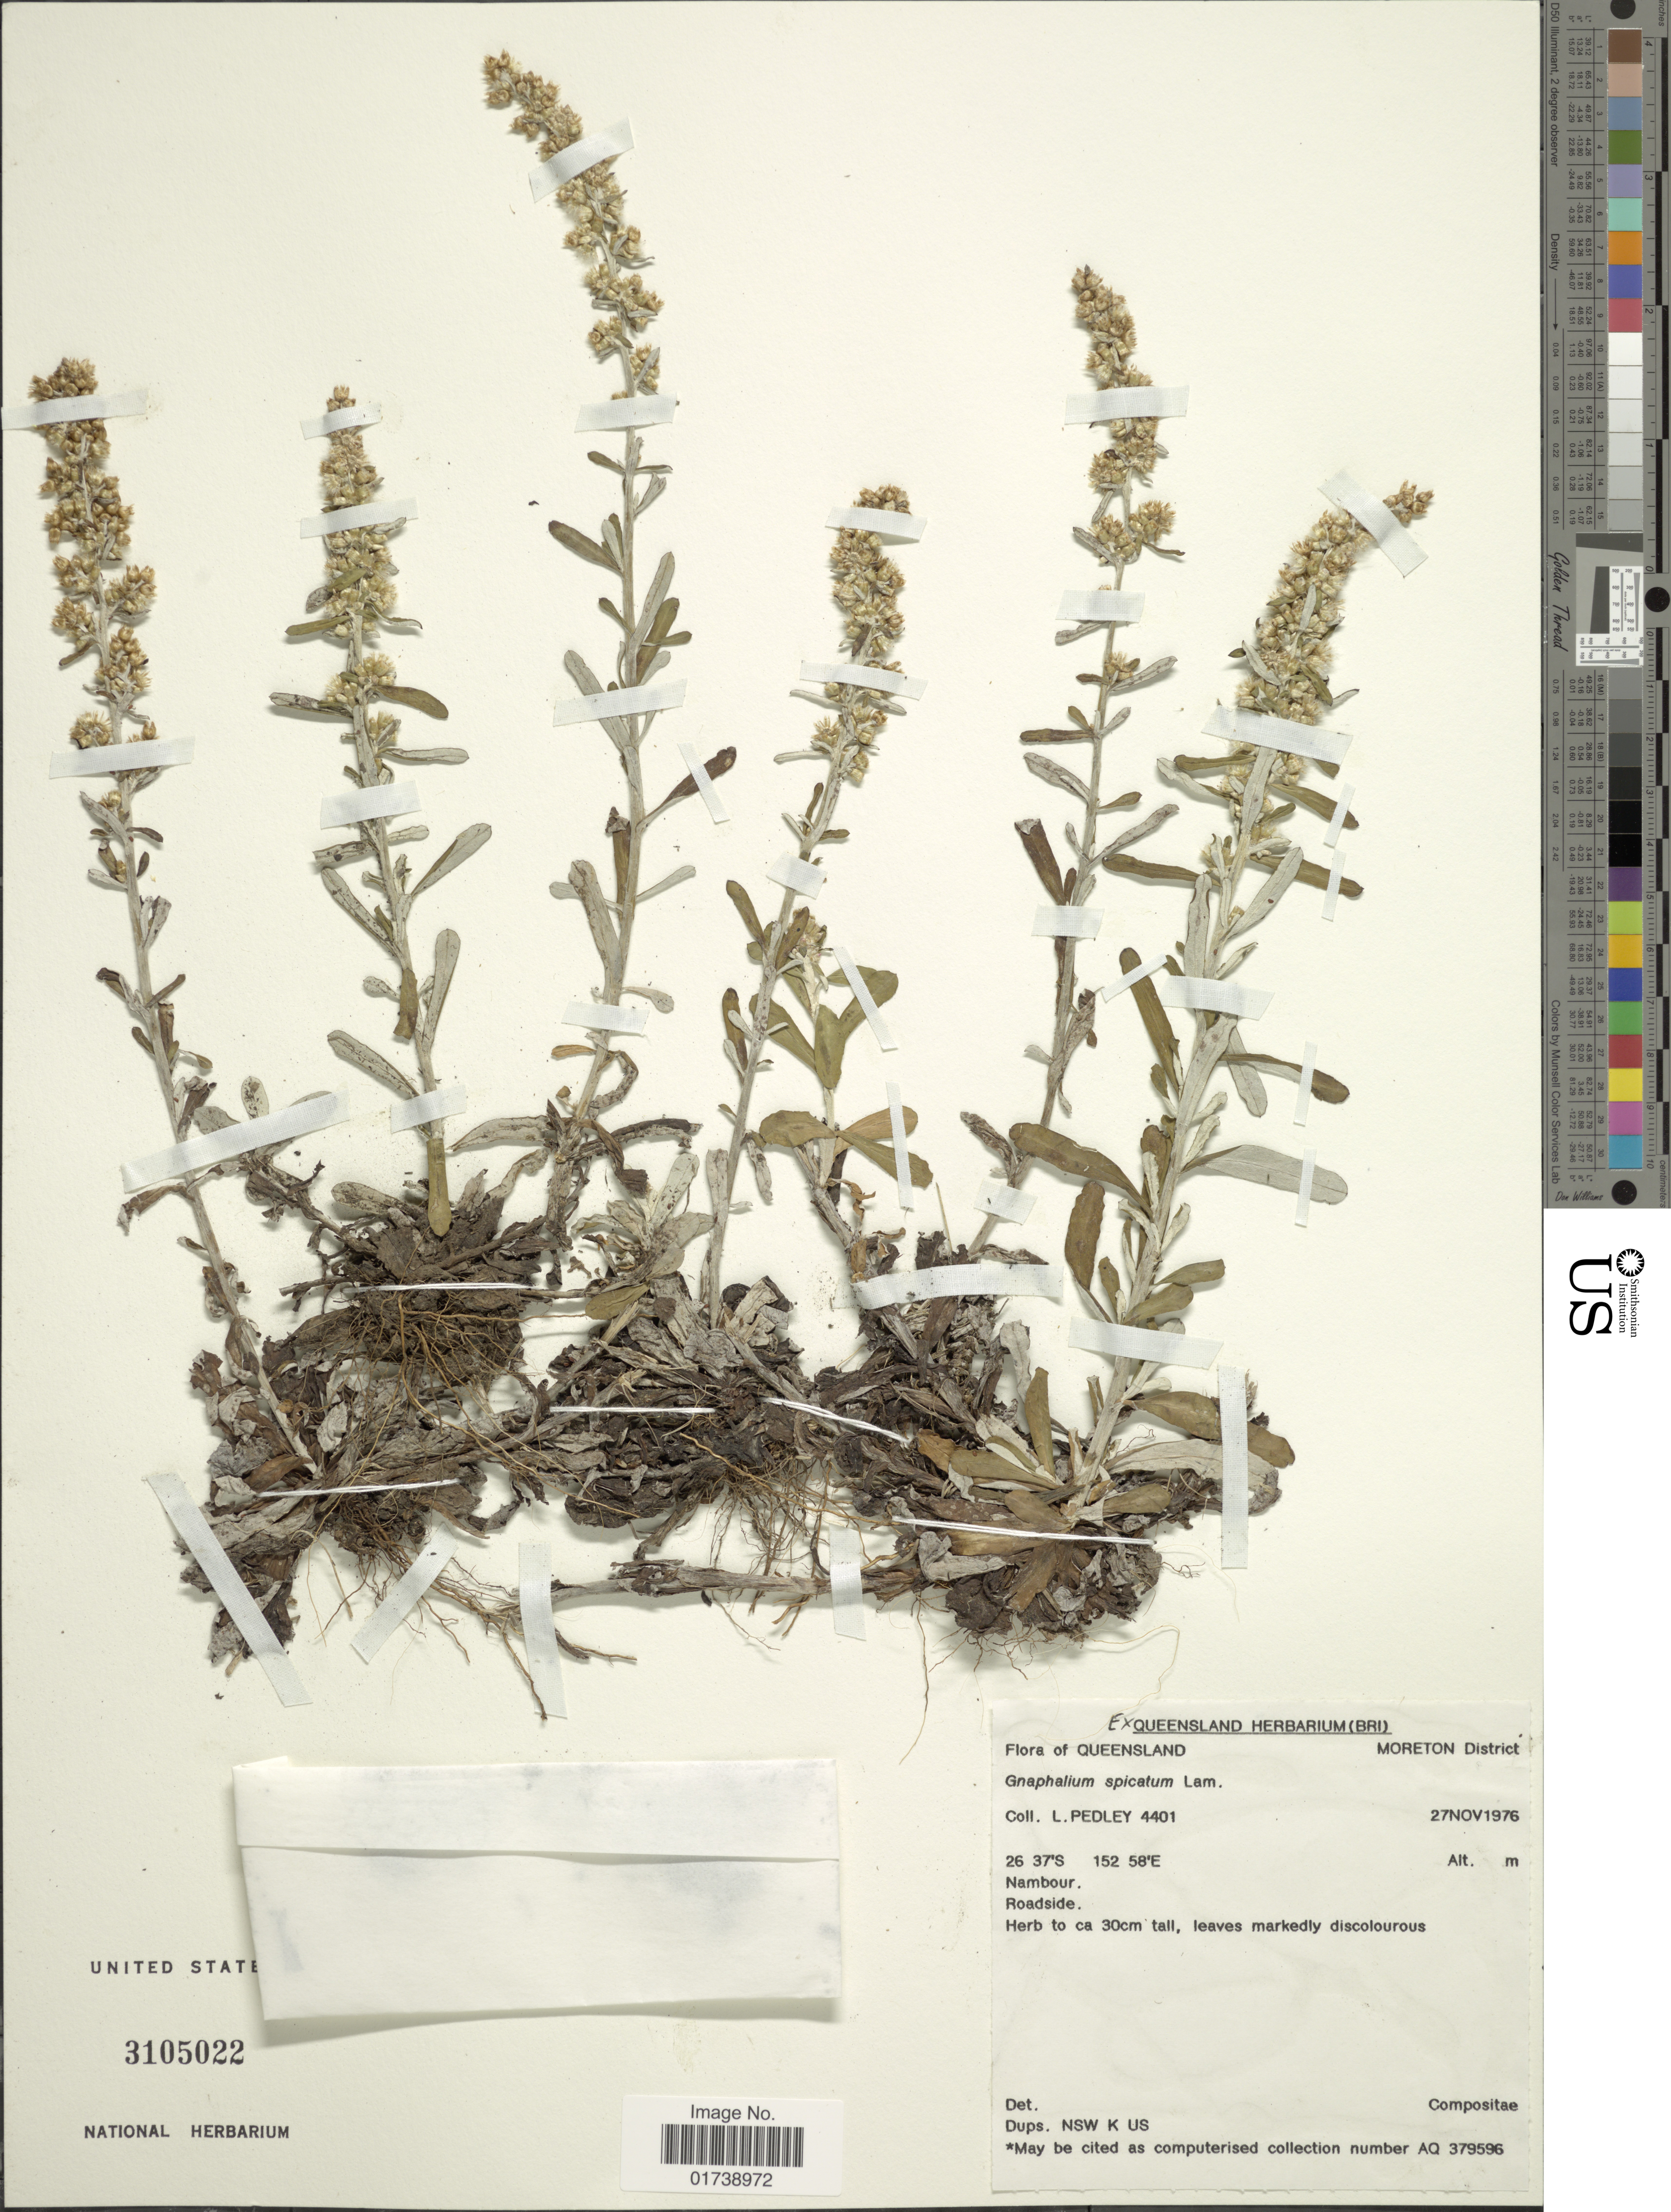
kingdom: Plantae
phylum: Tracheophyta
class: Magnoliopsida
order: Asterales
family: Asteraceae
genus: Gamochaeta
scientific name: Gamochaeta spicata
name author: (Lam.) Cabrera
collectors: L. Pedley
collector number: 4401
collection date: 1976-11-27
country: Australia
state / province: Queensland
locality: Moreton District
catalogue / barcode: US 3105022